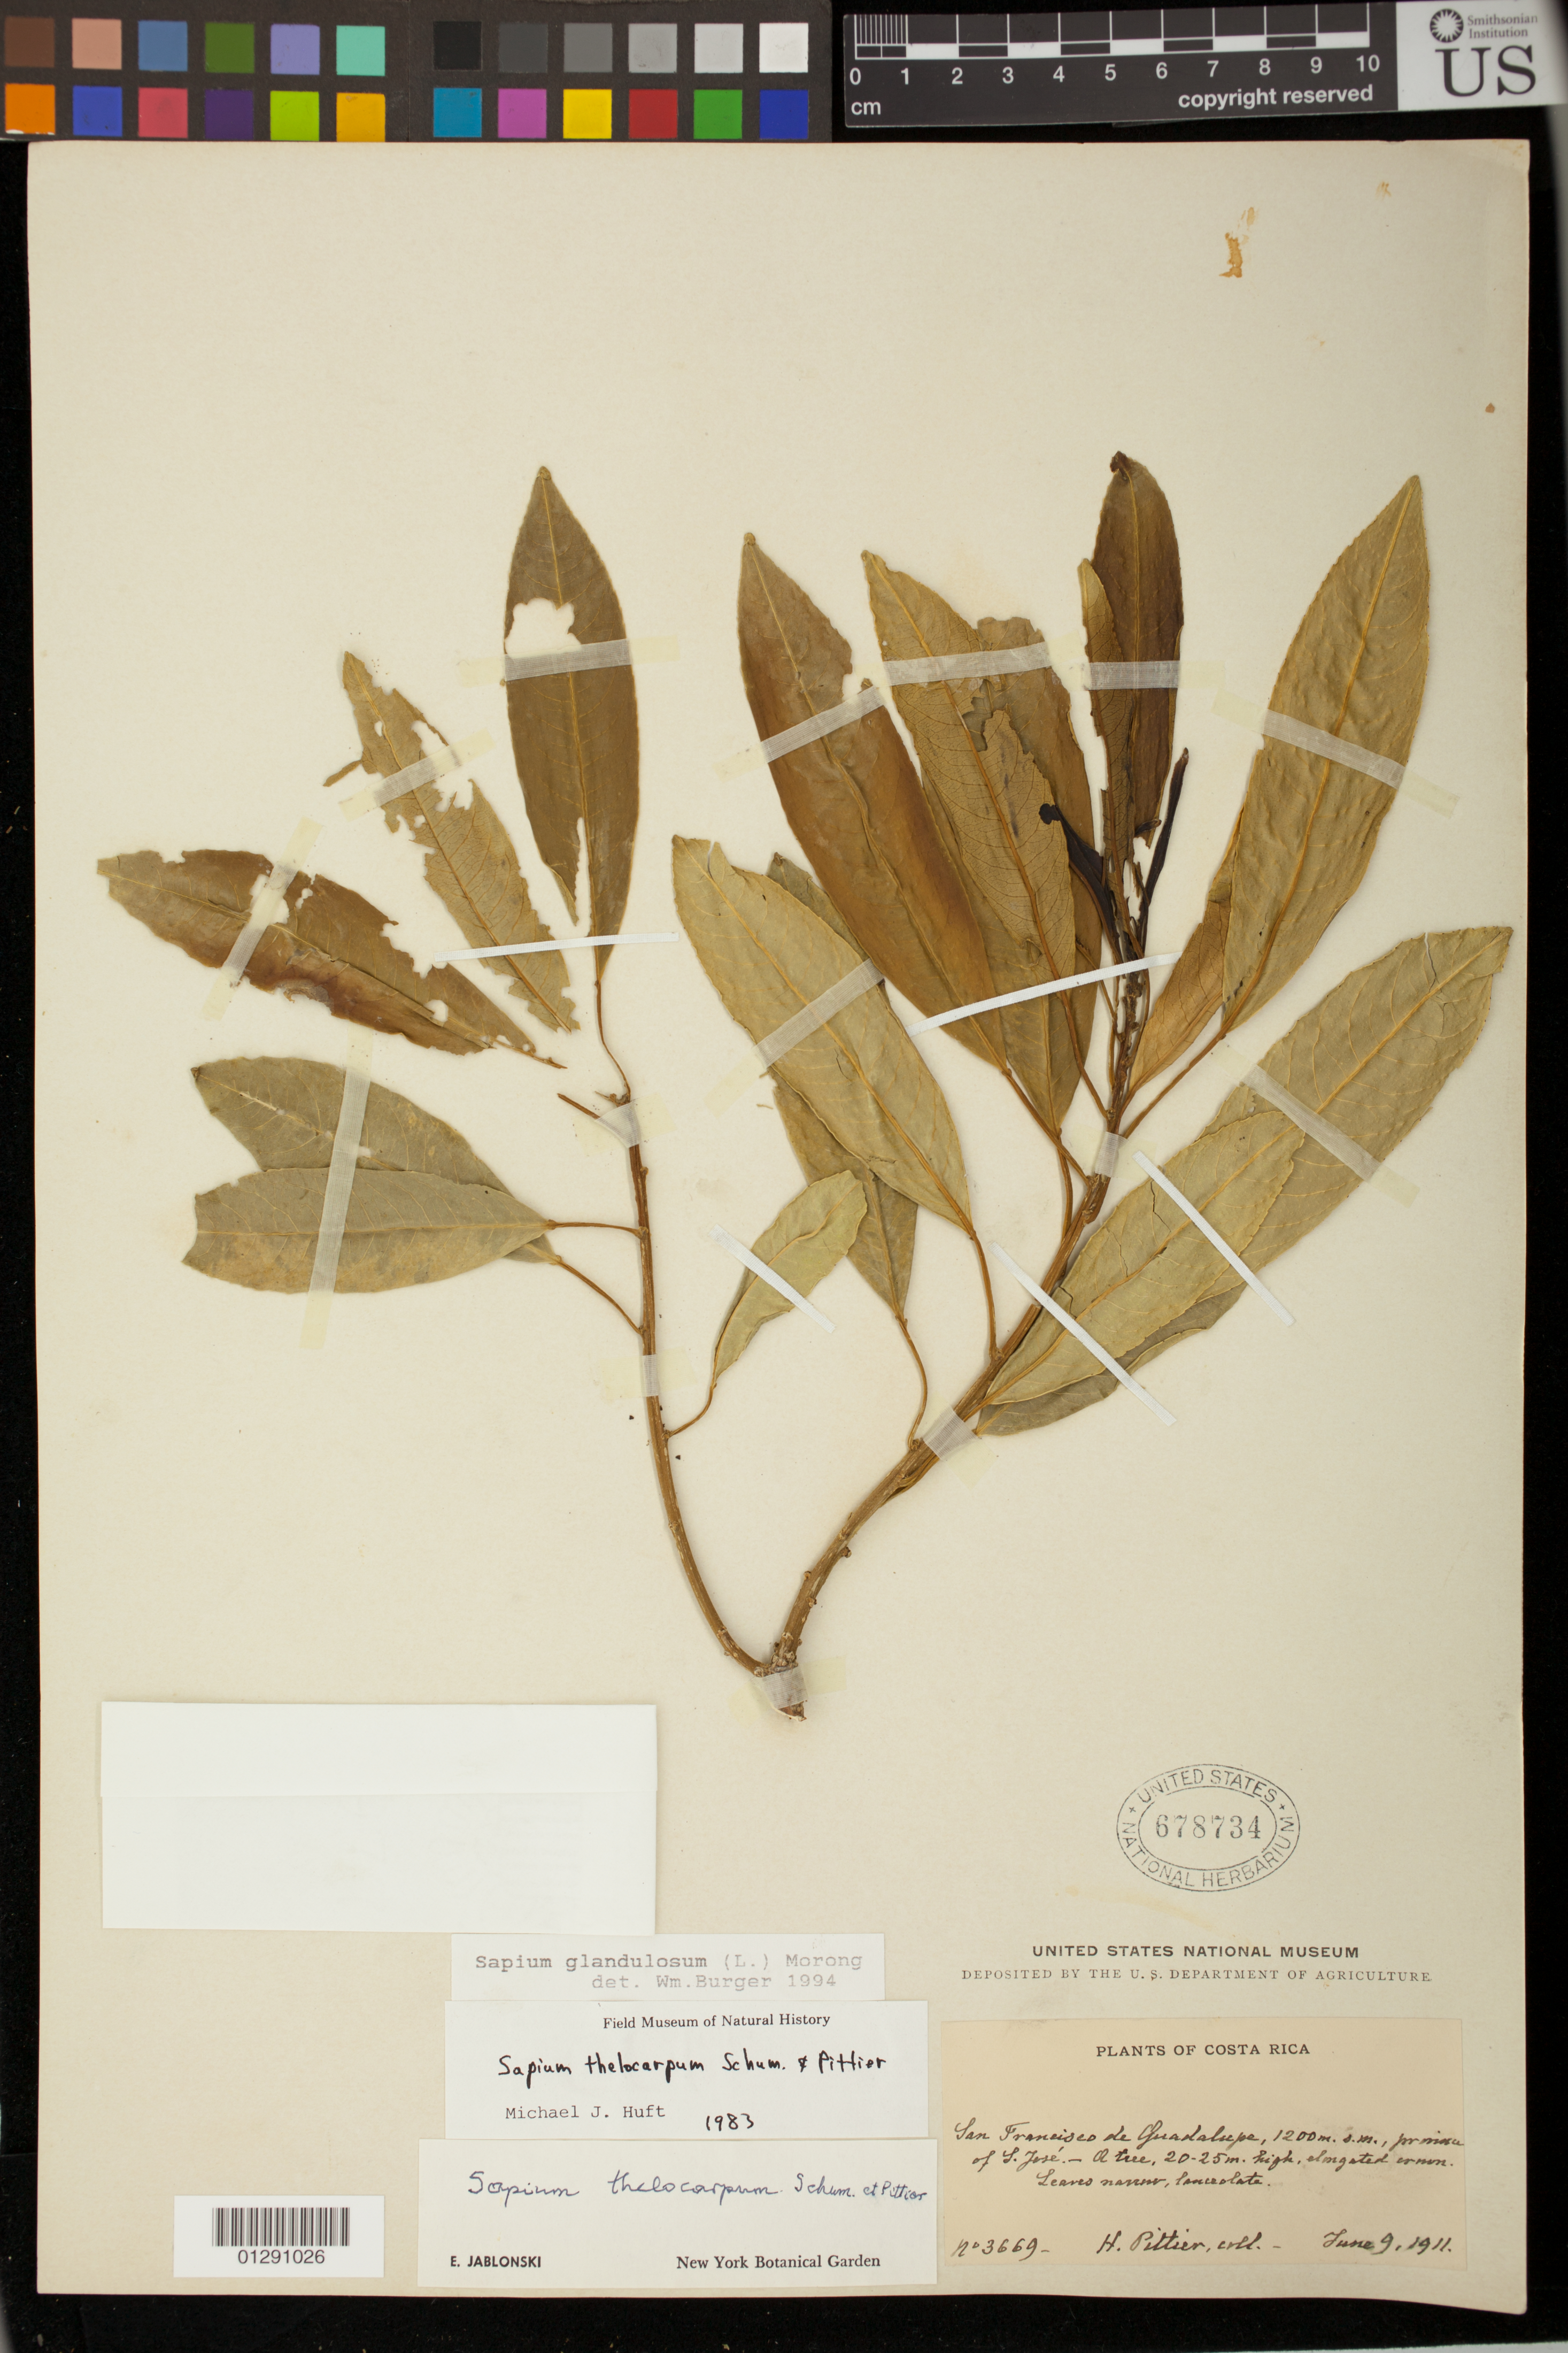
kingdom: Plantae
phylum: Tracheophyta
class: Magnoliopsida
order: Malpighiales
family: Euphorbiaceae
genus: Sapium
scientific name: Sapium glandulosum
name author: (L.) Morong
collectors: H. F. Pittier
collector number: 3669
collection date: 1911-06-09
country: Costa Rica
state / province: San Jose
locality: San Francisco de Guadalupe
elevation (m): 1200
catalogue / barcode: US 678734